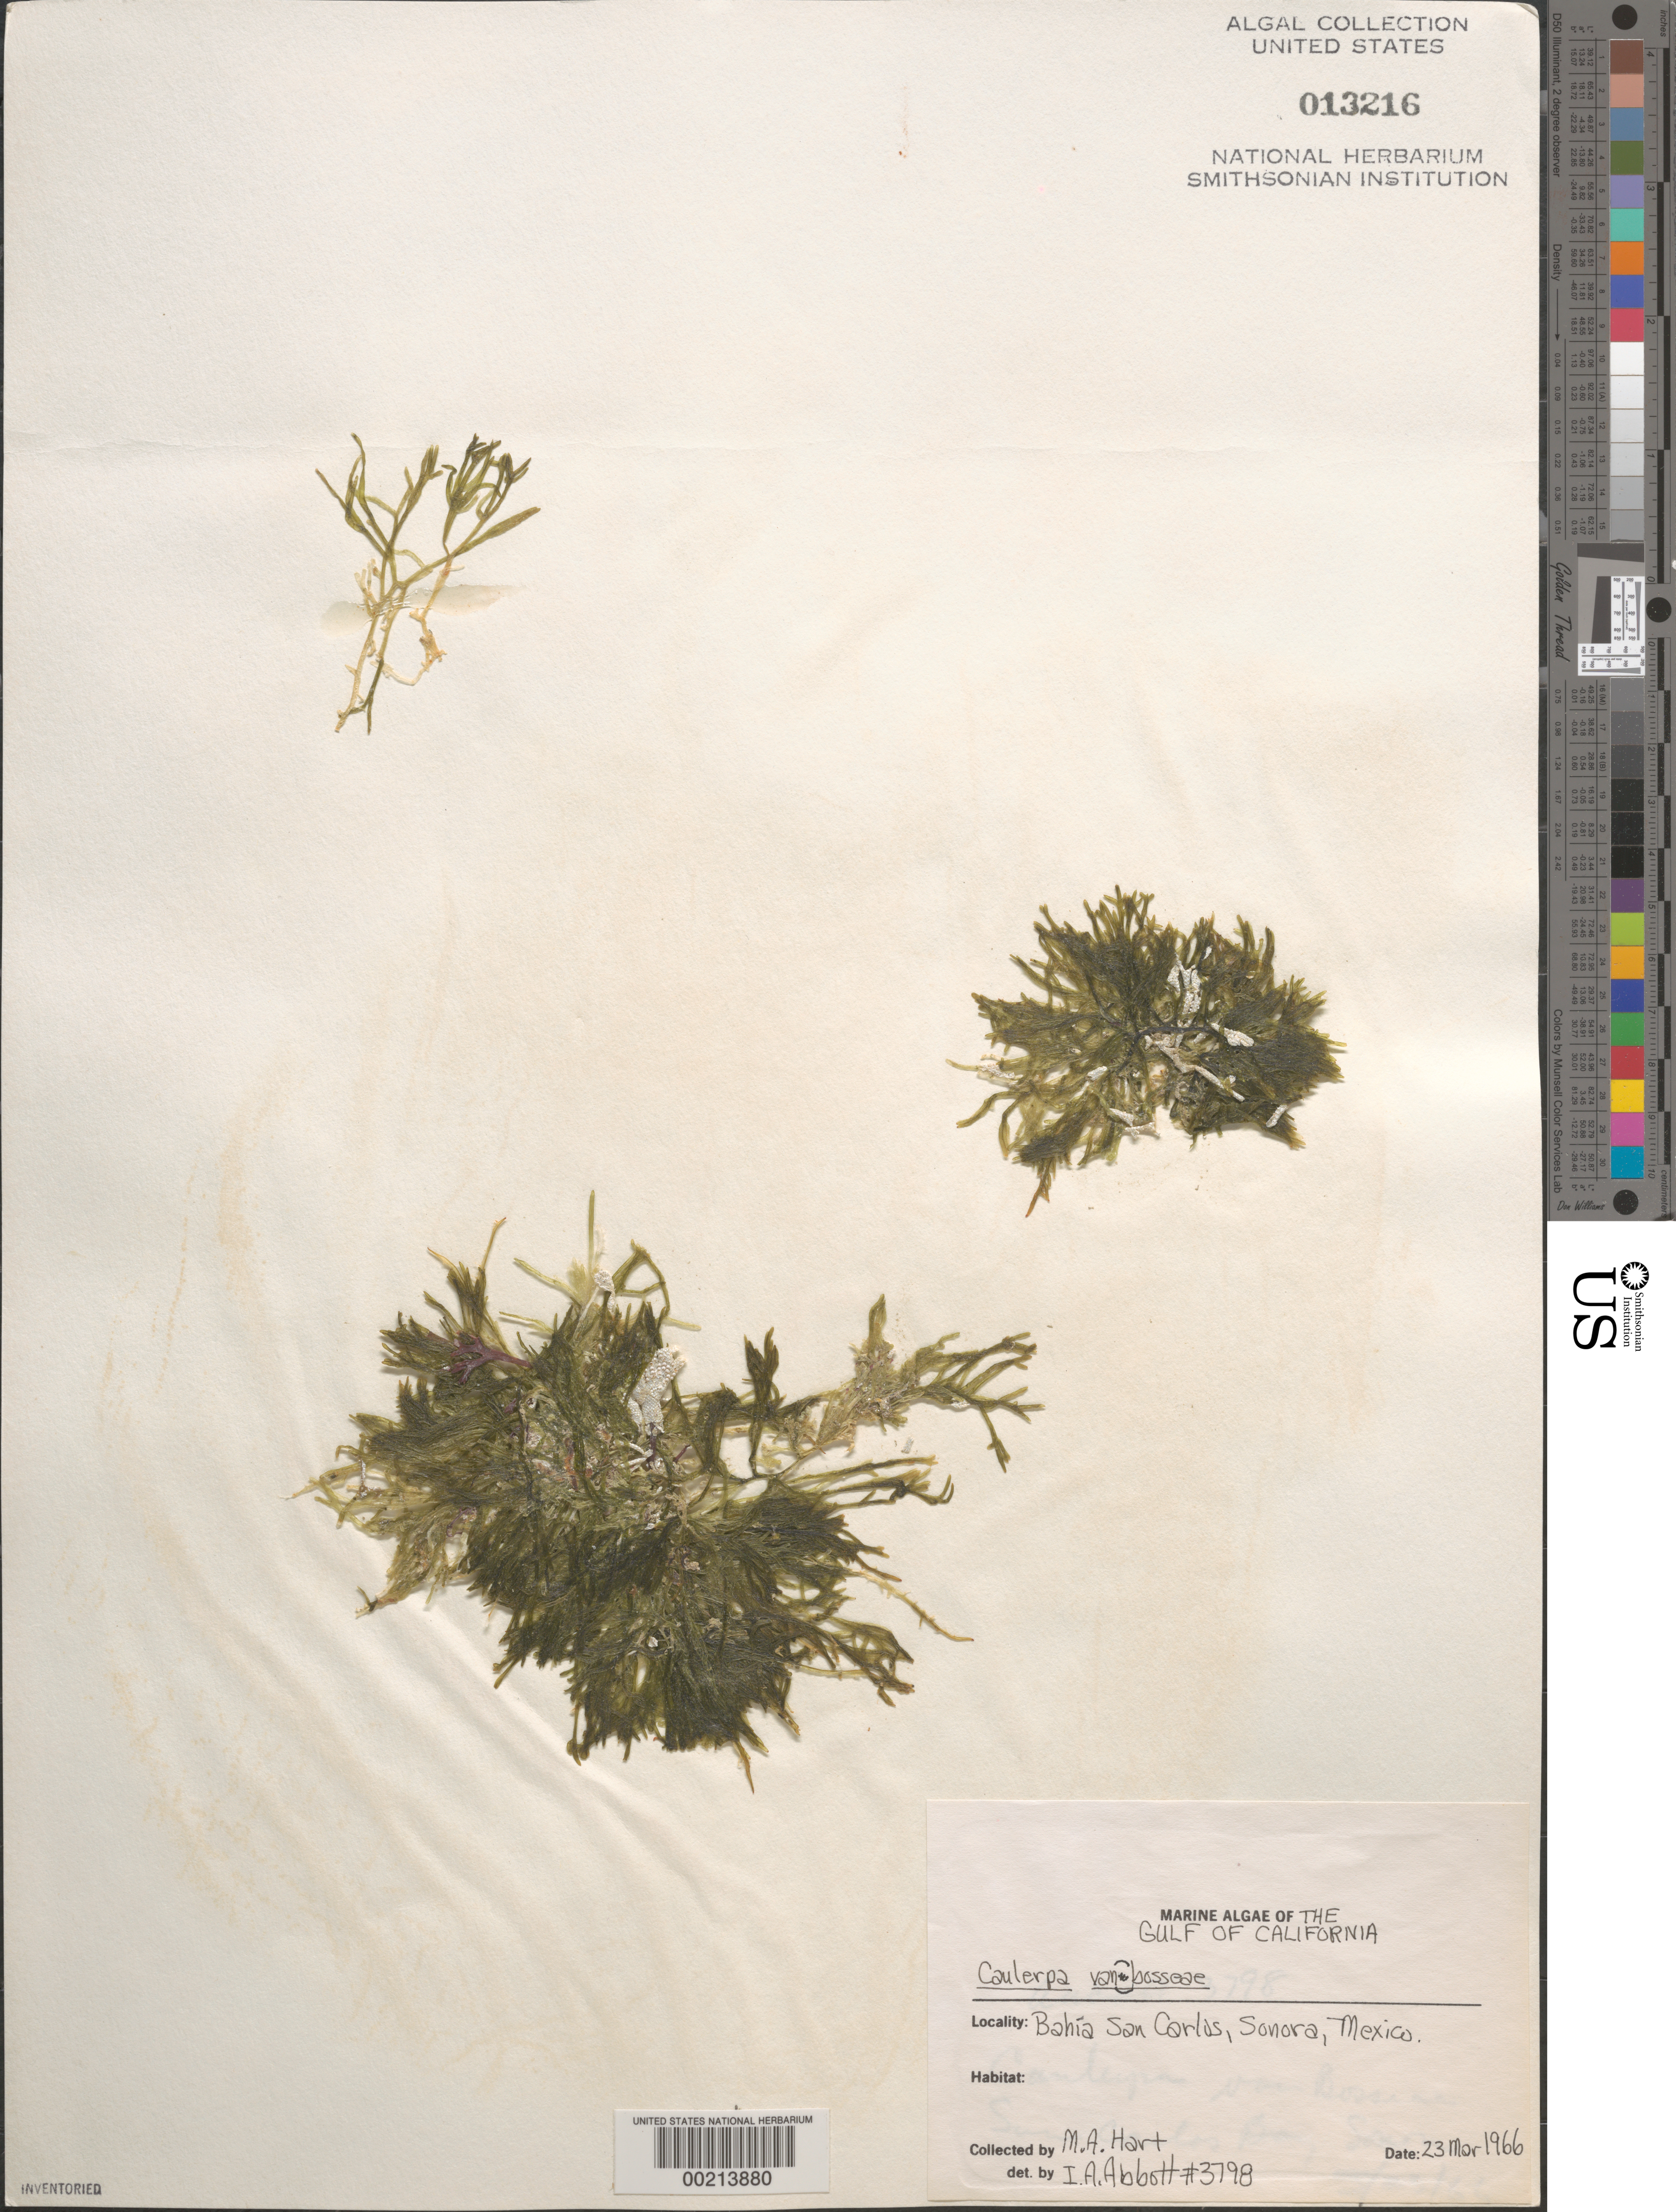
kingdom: Plantae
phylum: Chlorophyta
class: Ulvophyceae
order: Cladophorales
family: Cladophoraceae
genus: Cladophora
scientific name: Cladophora glomerata var. crassior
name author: (C. Agardh) C. Hoek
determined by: Algae name updating Project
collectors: M. A. Hart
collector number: IAA 3798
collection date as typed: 23 Mar 1966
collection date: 1966-03-23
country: Mexico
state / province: Sonora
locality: Bahia San Carlos (San Carlos Bay)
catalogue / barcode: US 13216